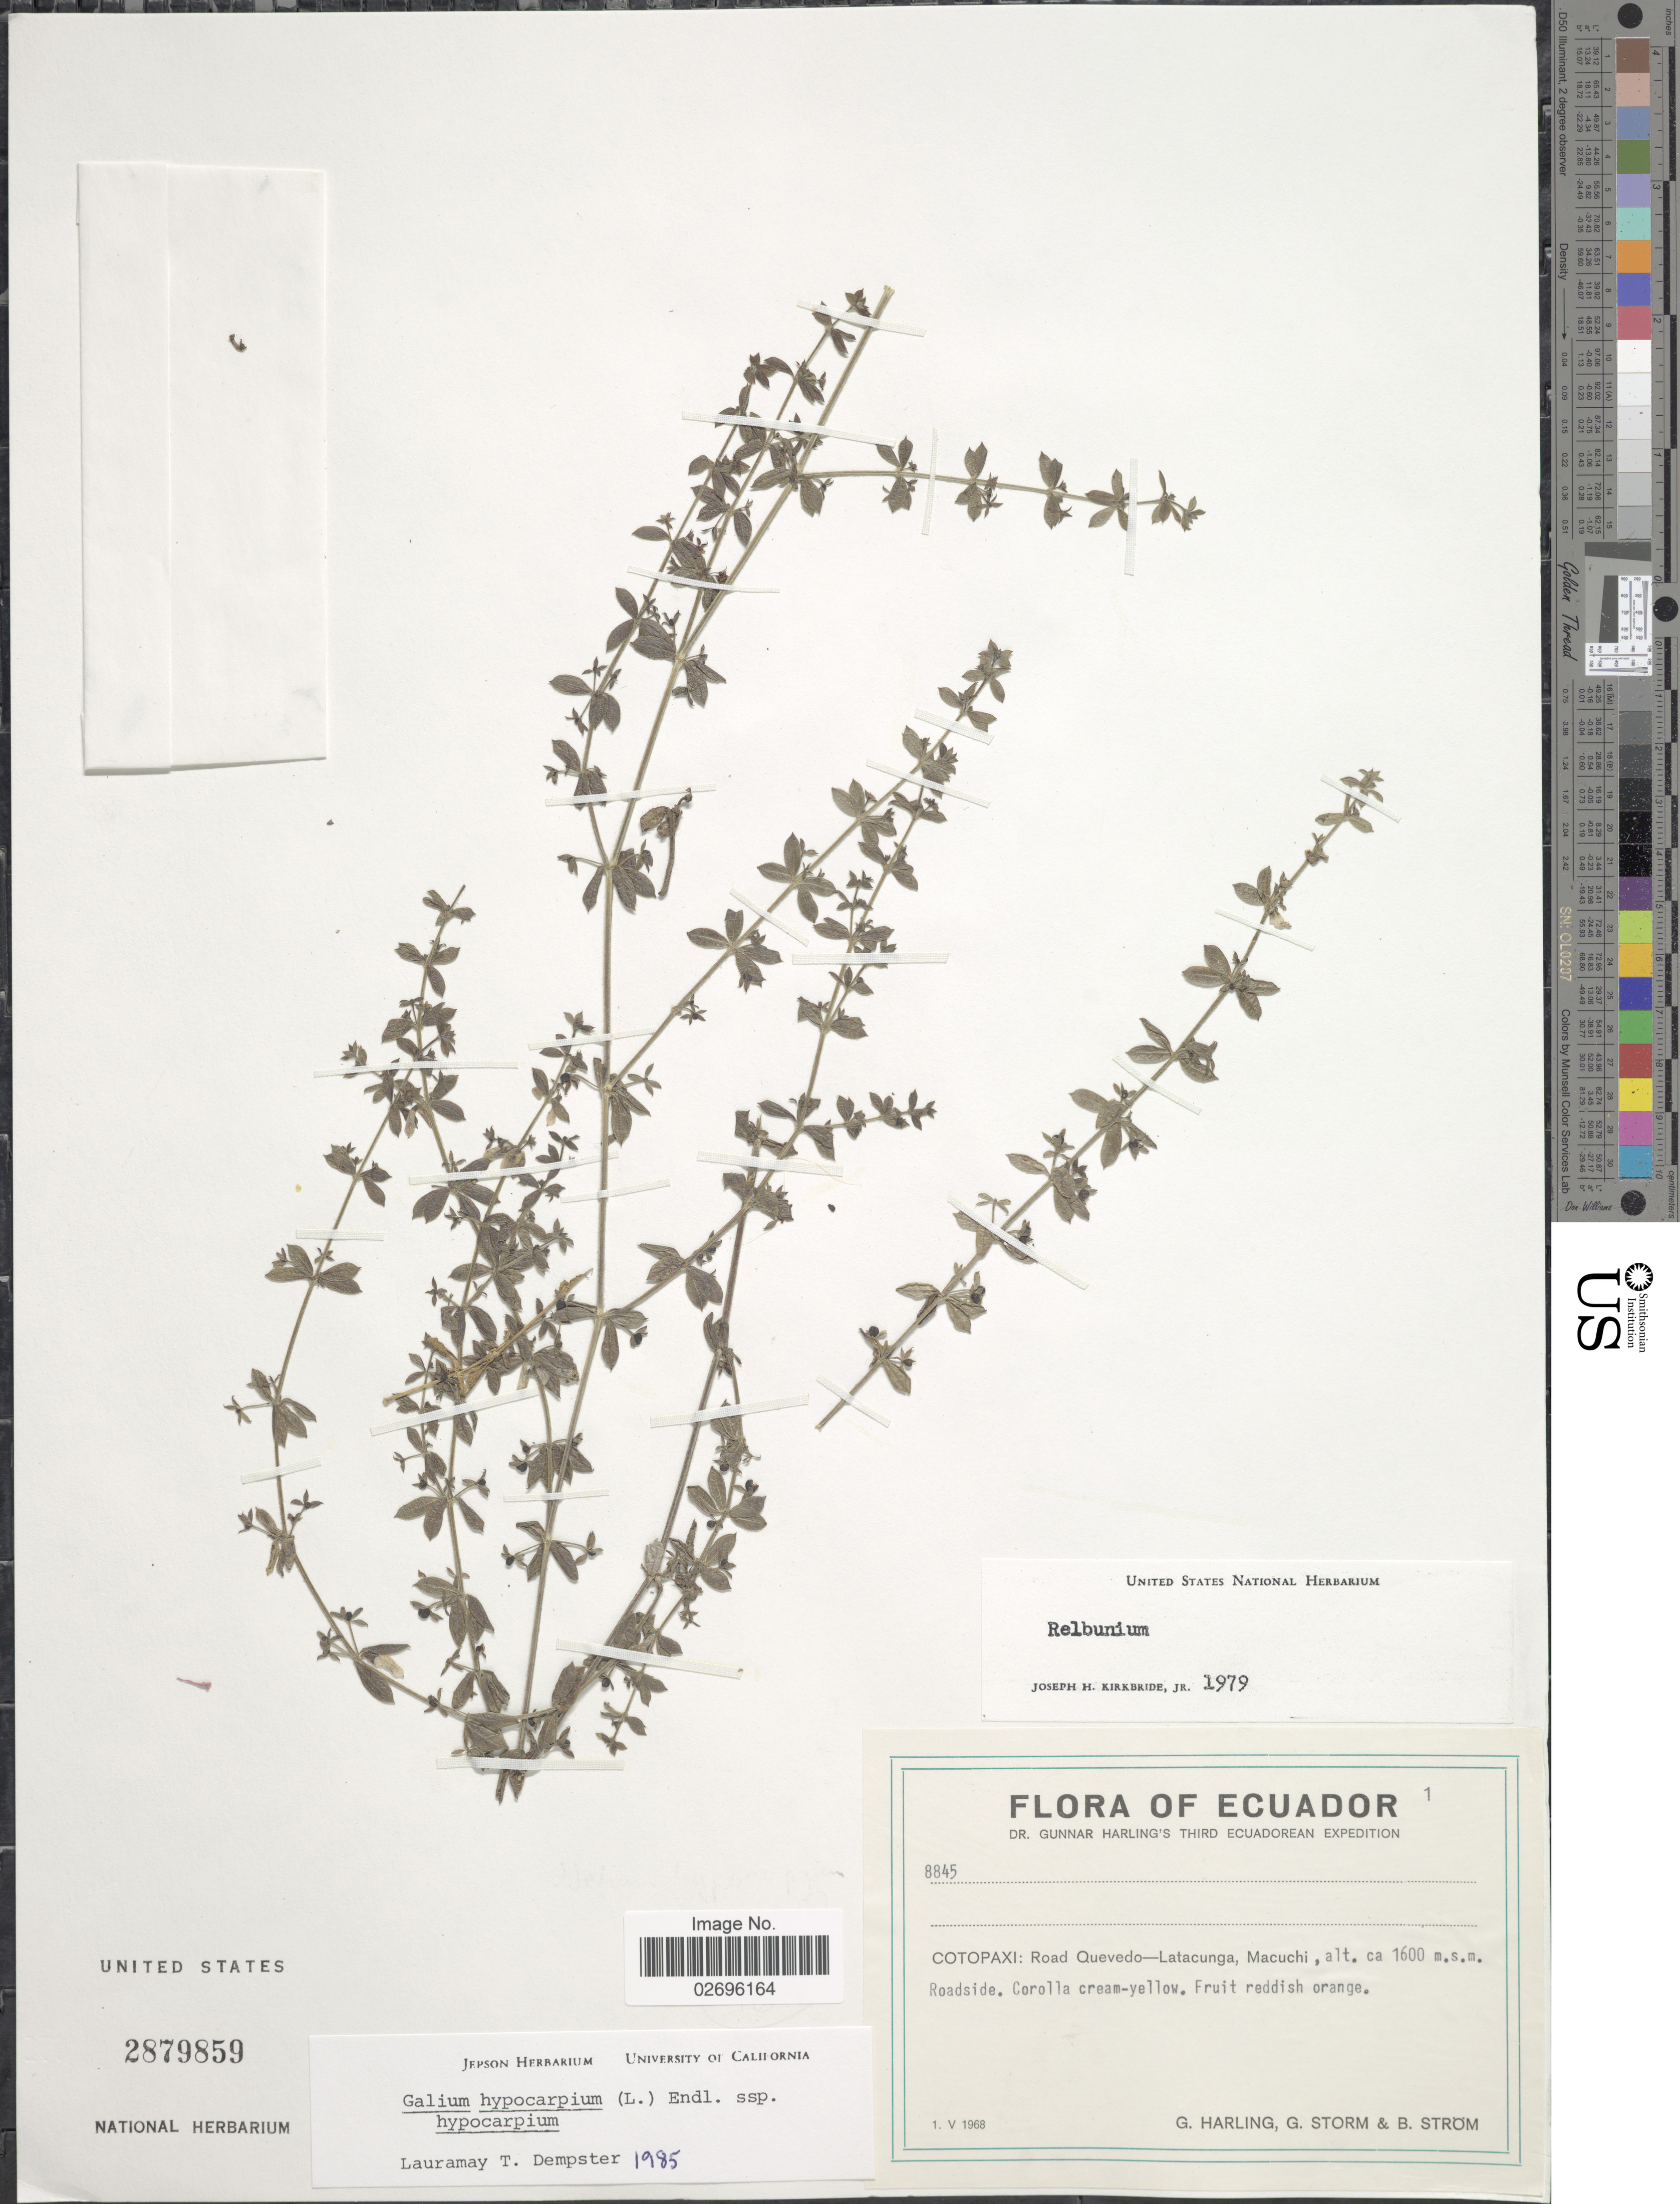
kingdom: Plantae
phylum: Tracheophyta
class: Magnoliopsida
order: Gentianales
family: Rubiaceae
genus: Galium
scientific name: Galium hypocarpium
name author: (L.) Endl. ex Griseb.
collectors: G. Harling, G. Storm & B. Ström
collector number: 8845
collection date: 1968-05-01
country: Ecuador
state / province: Cotopaxi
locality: Road Quevedo-Latacunga, Macuchi.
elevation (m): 1600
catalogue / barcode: US 2879859